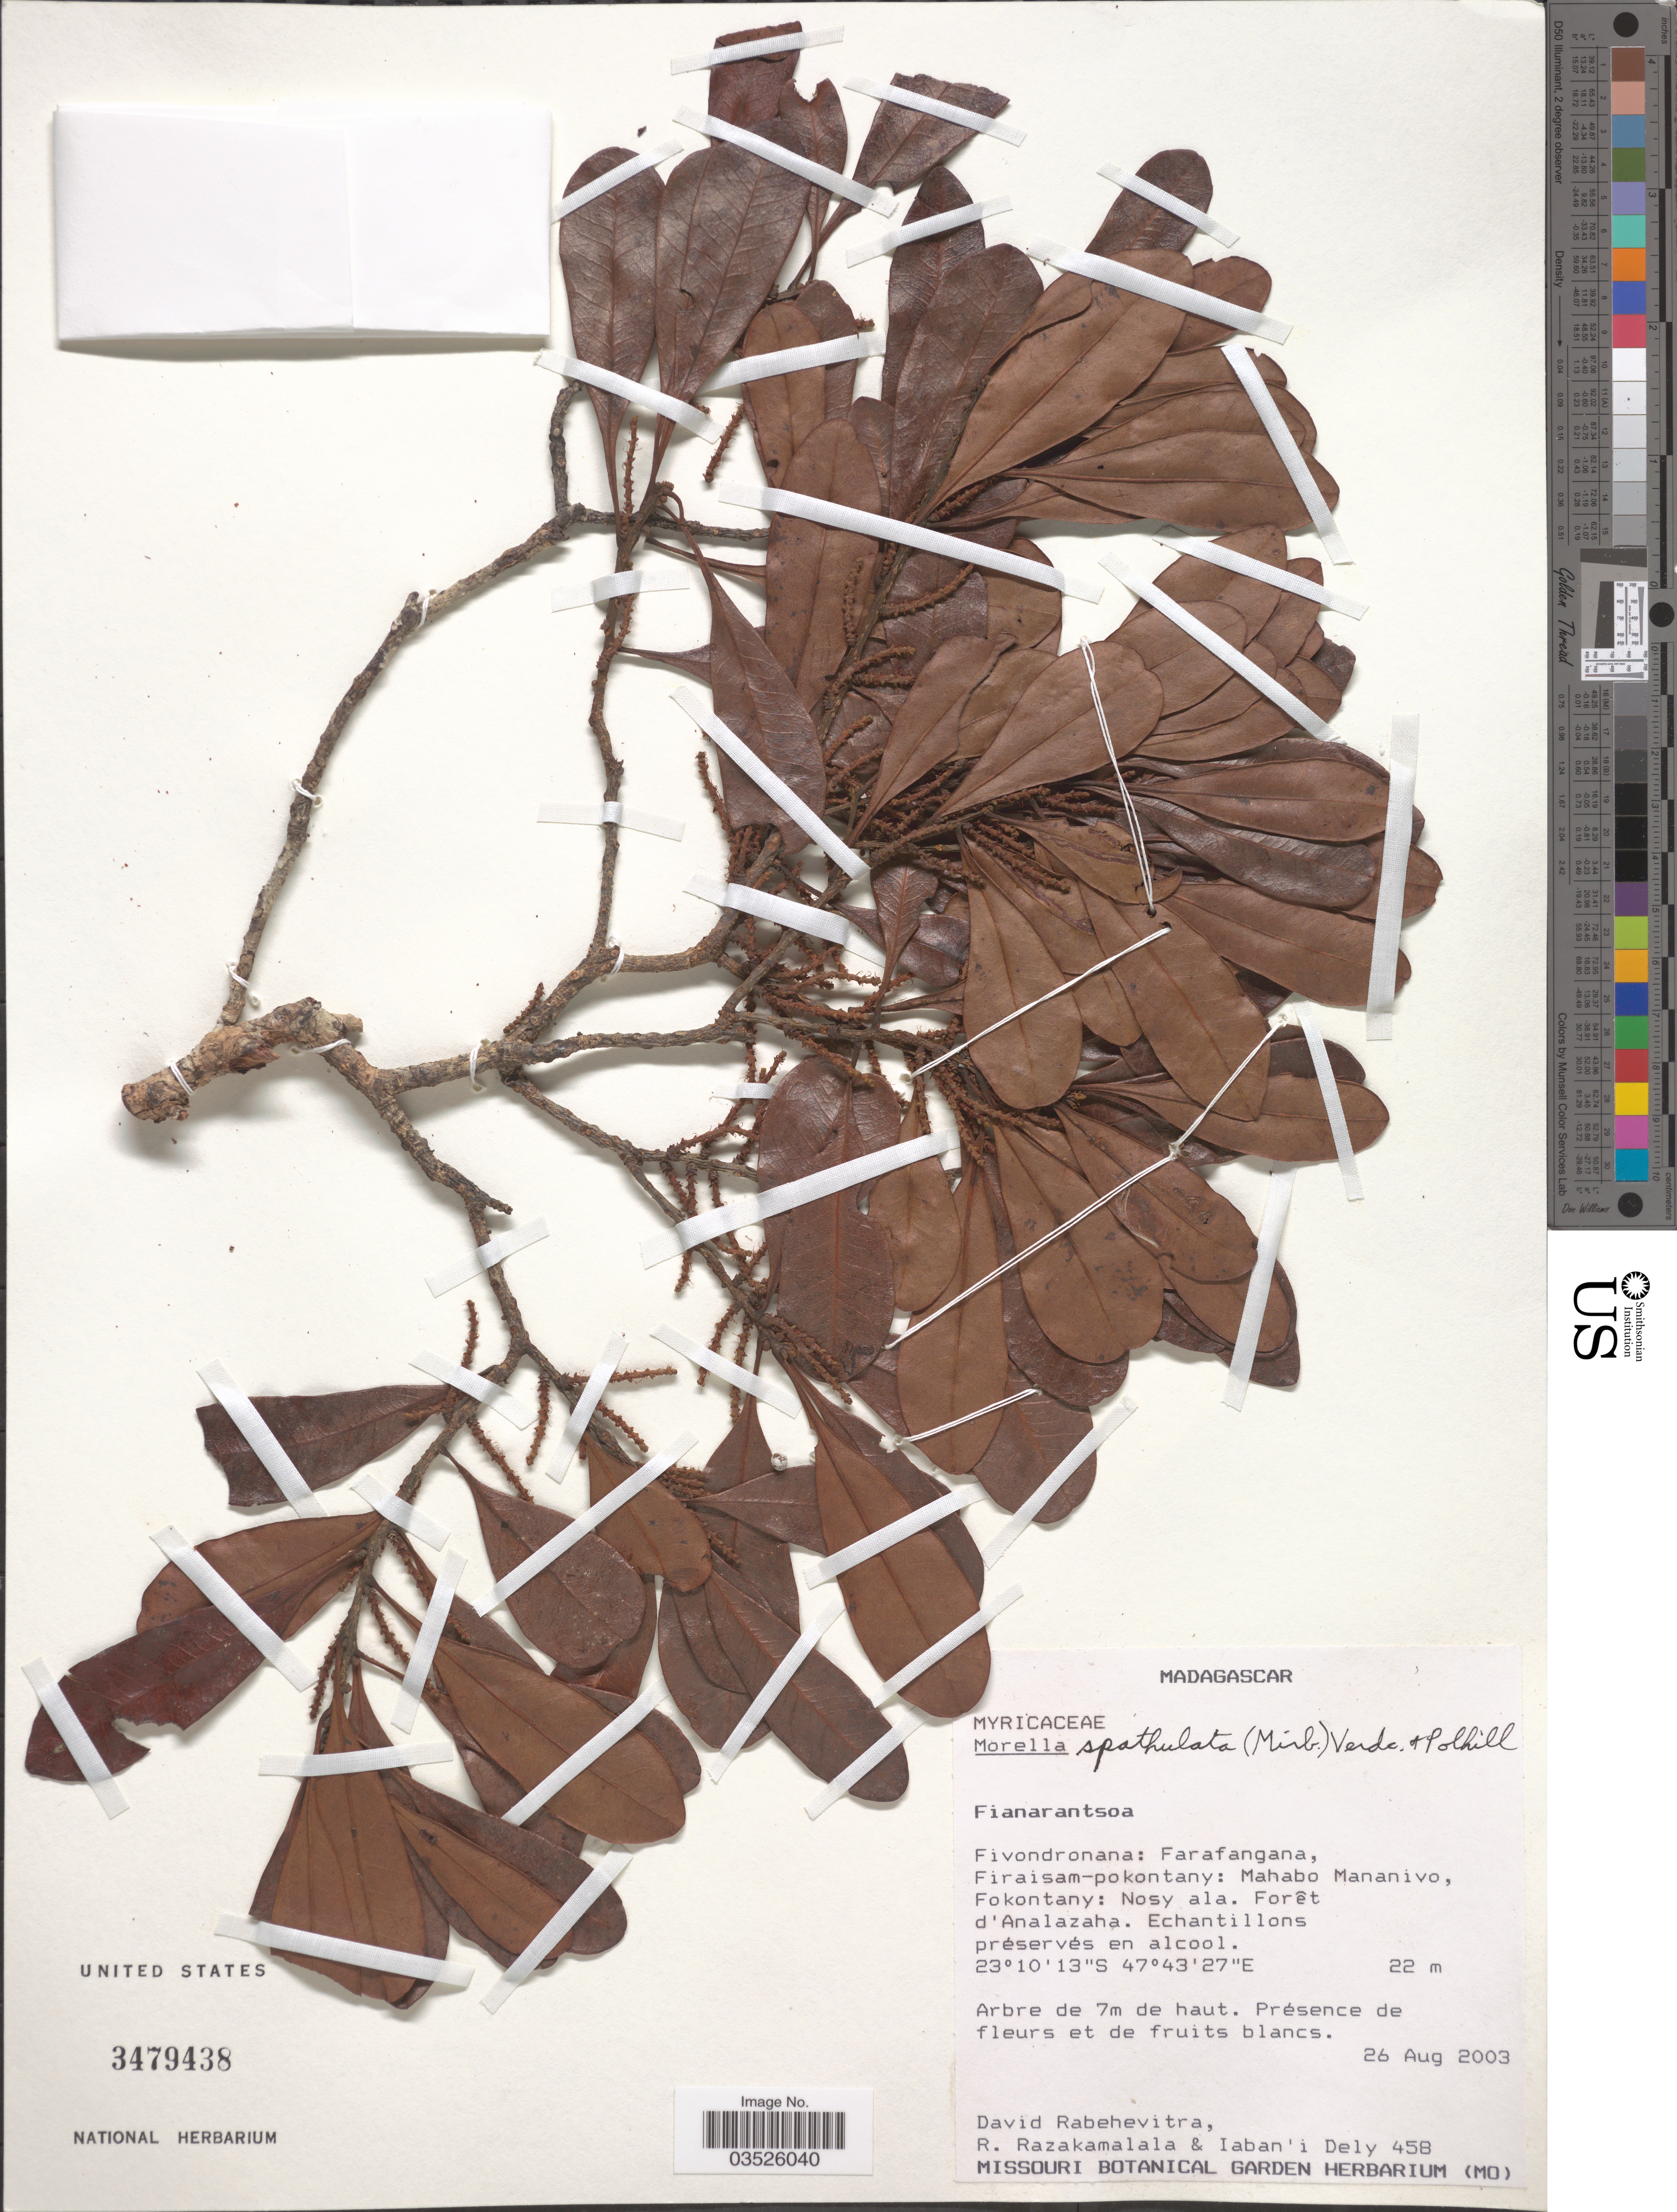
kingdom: Plantae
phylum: Tracheophyta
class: Magnoliopsida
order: Fagales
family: Myricaceae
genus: Morella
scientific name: Morella spathulata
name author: (Mirb.) Verdc. & Polhill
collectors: D. Rabehevitra, R. Razakamalala & I. Dely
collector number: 458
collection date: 2003-08-26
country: Madagascar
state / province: Atsimo-Atsinanana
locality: Fivondronana: Farafangana, Firaisam-pokontany: Mahabo Mananivo, Fokontany: Nosy ala. Forêt d'Analazaha.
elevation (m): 22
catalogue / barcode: US 3479438